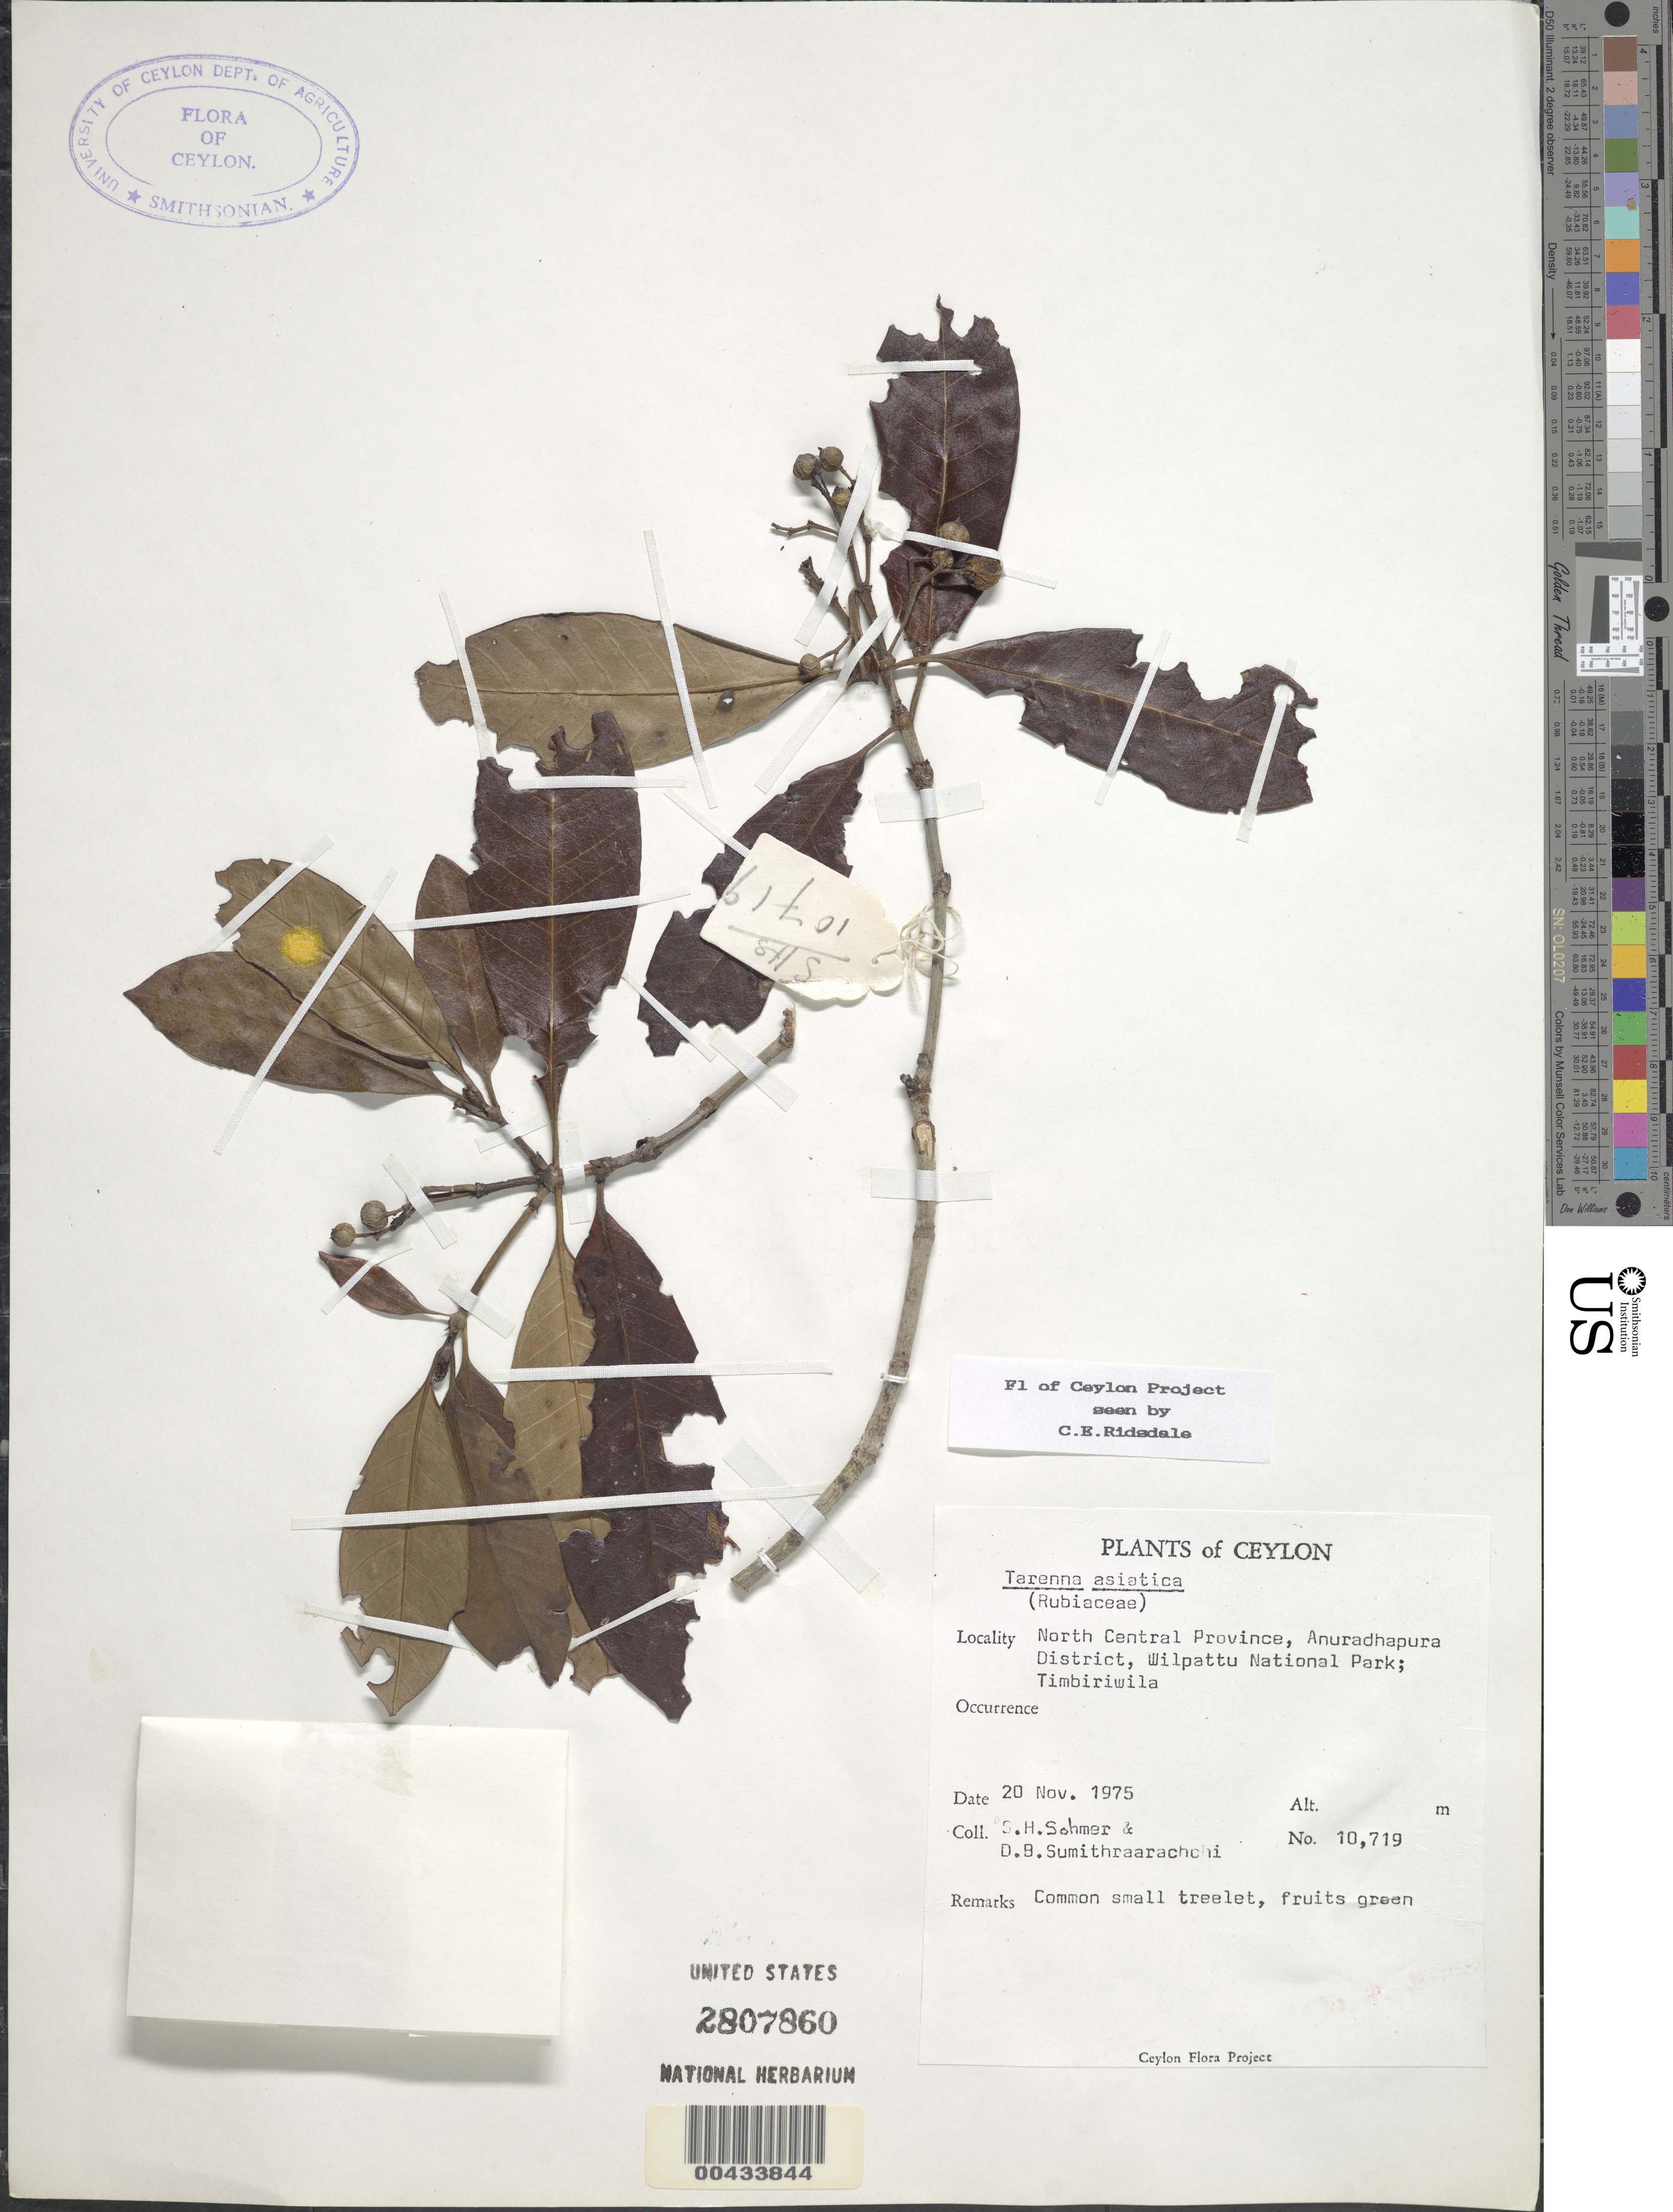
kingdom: Plantae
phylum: Tracheophyta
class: Magnoliopsida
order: Gentianales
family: Rubiaceae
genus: Tarenna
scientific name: Tarenna asiatica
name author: (L.) Kuntze ex K. Schum.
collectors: S. H. Sohmer & D. B. Sumithraarachchi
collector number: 10719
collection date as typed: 20 Nov 1975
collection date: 1975-11-20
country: Sri Lanka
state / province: North Central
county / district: Anuradhapura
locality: Wilpattu Natl Park, Timbiriwila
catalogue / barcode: US 2807860